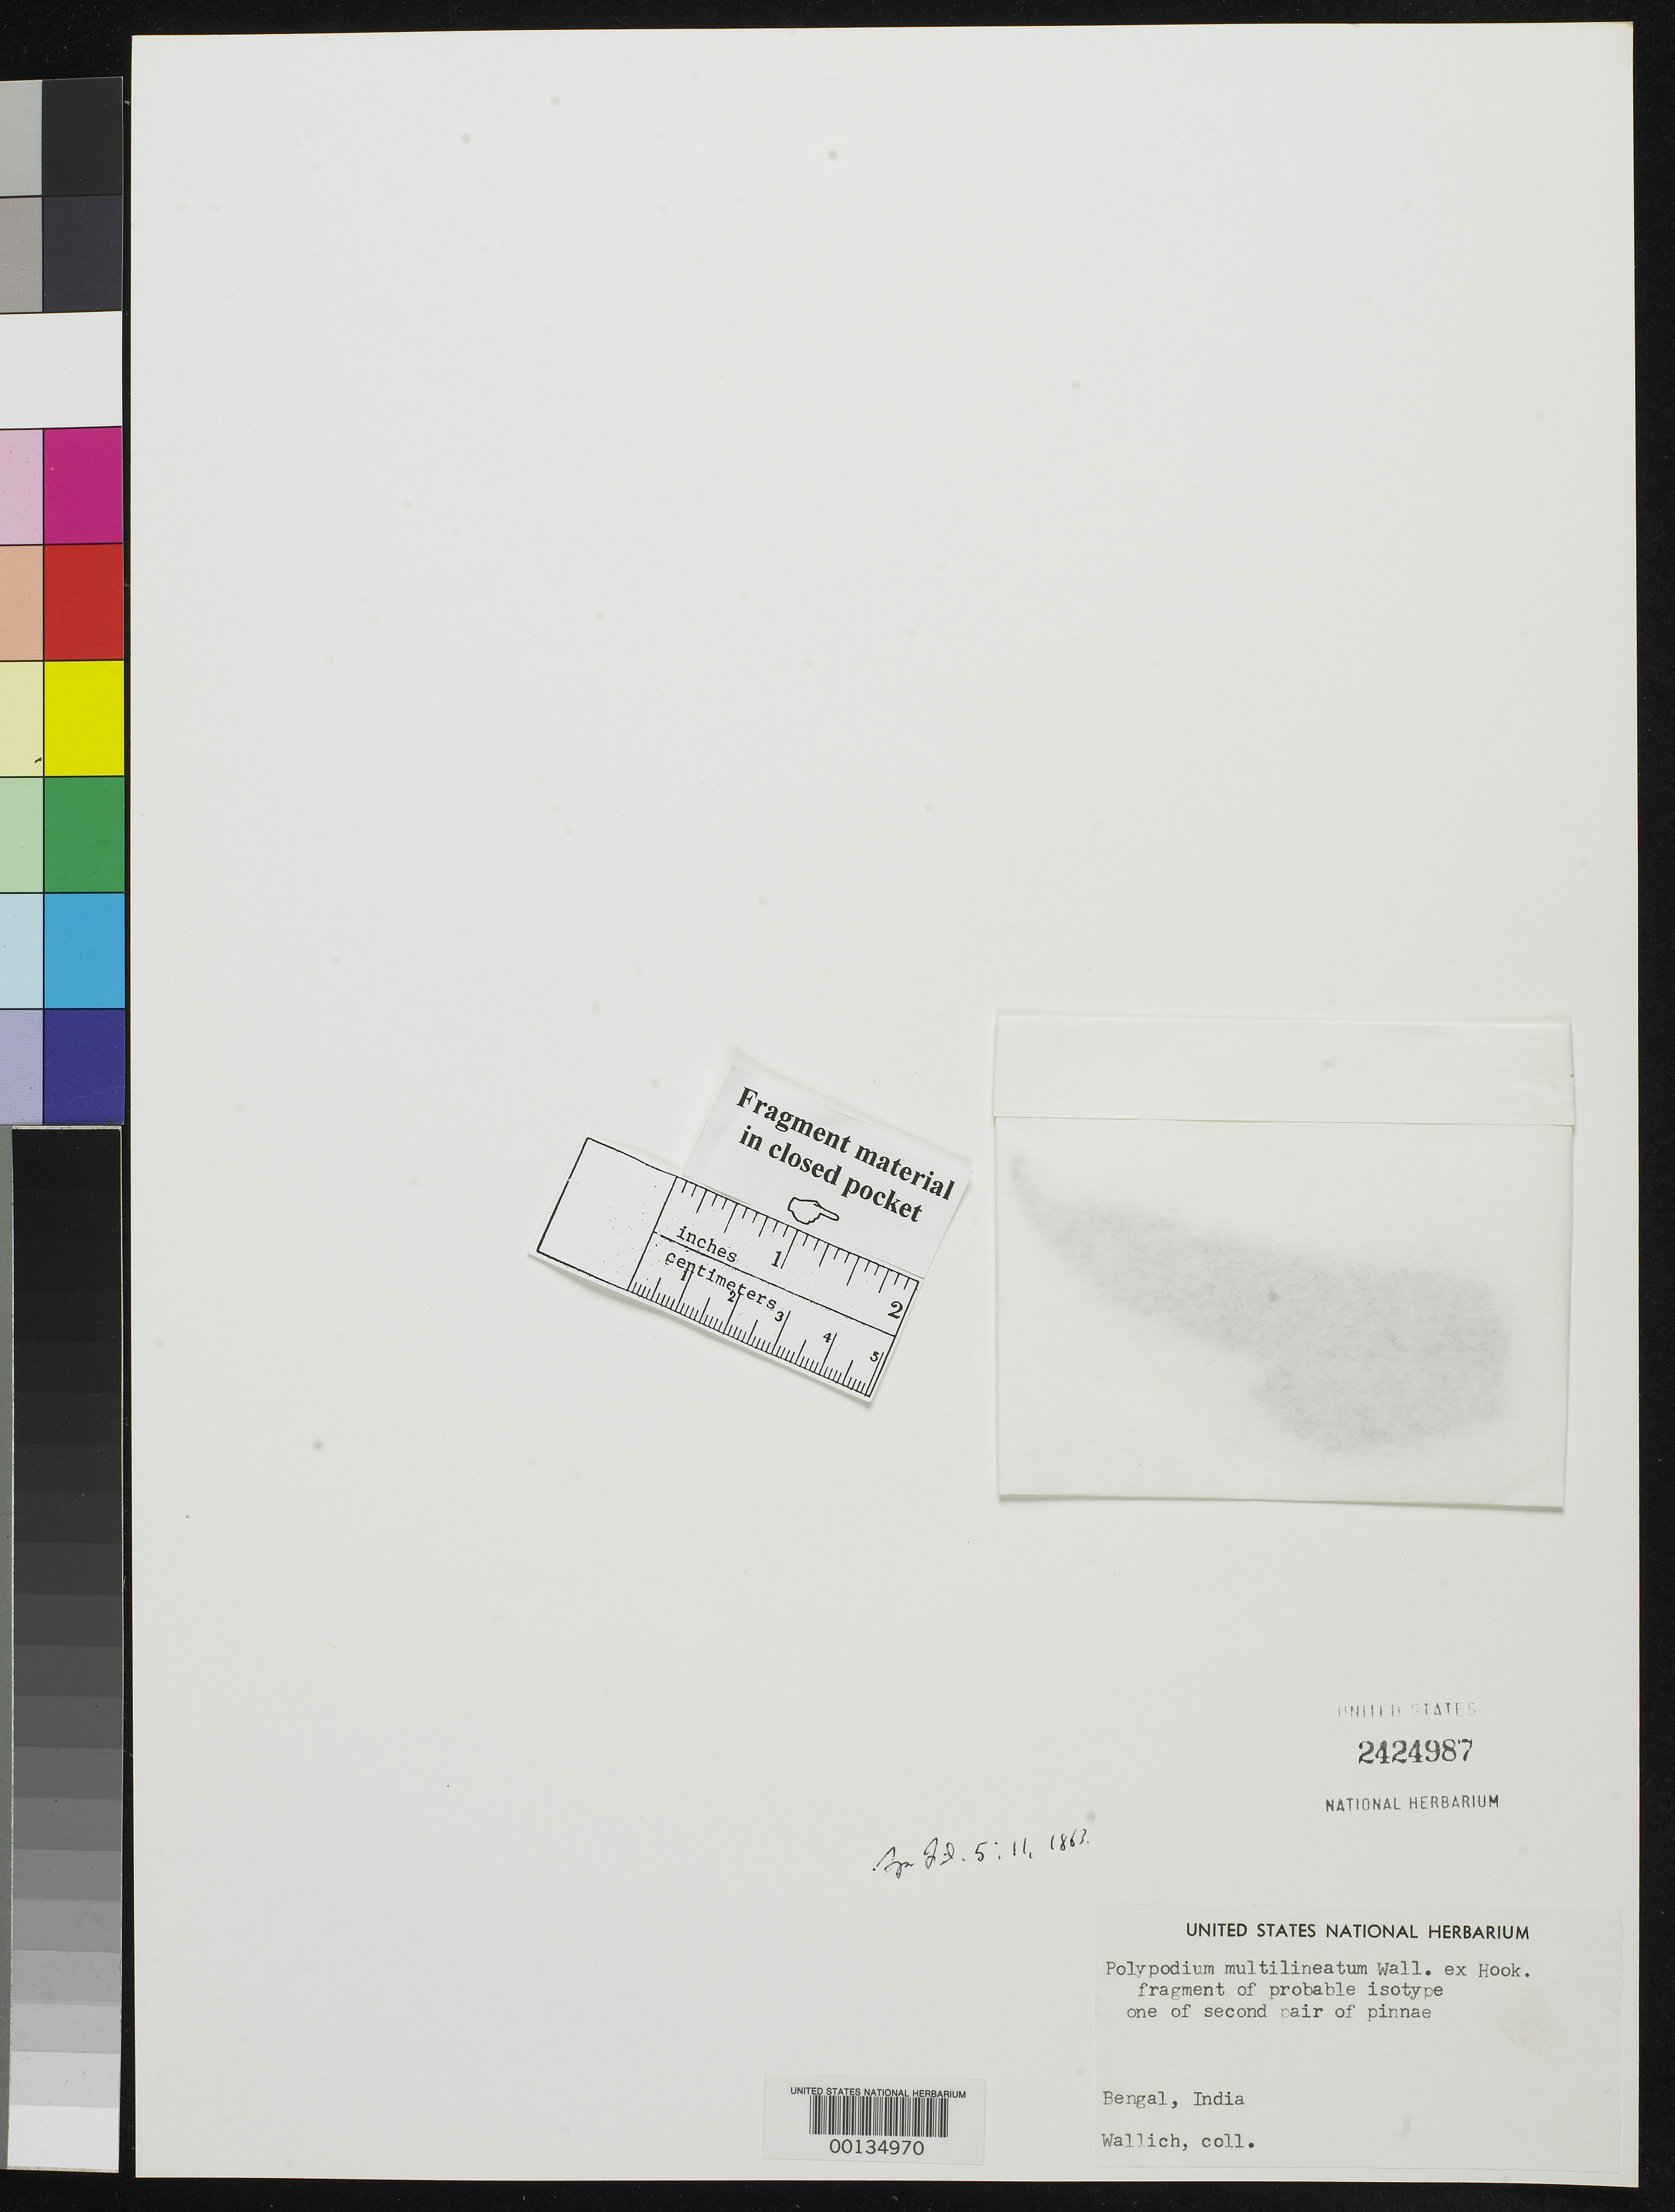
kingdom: Plantae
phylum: Tracheophyta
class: Polypodiopsida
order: Polypodiales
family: Polypodiaceae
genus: Polypodium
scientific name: Polypodium multilineatum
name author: Wall. ex Hook.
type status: Isotype Fragment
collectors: N. Wallich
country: India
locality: Bengal.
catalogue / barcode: US 2424987